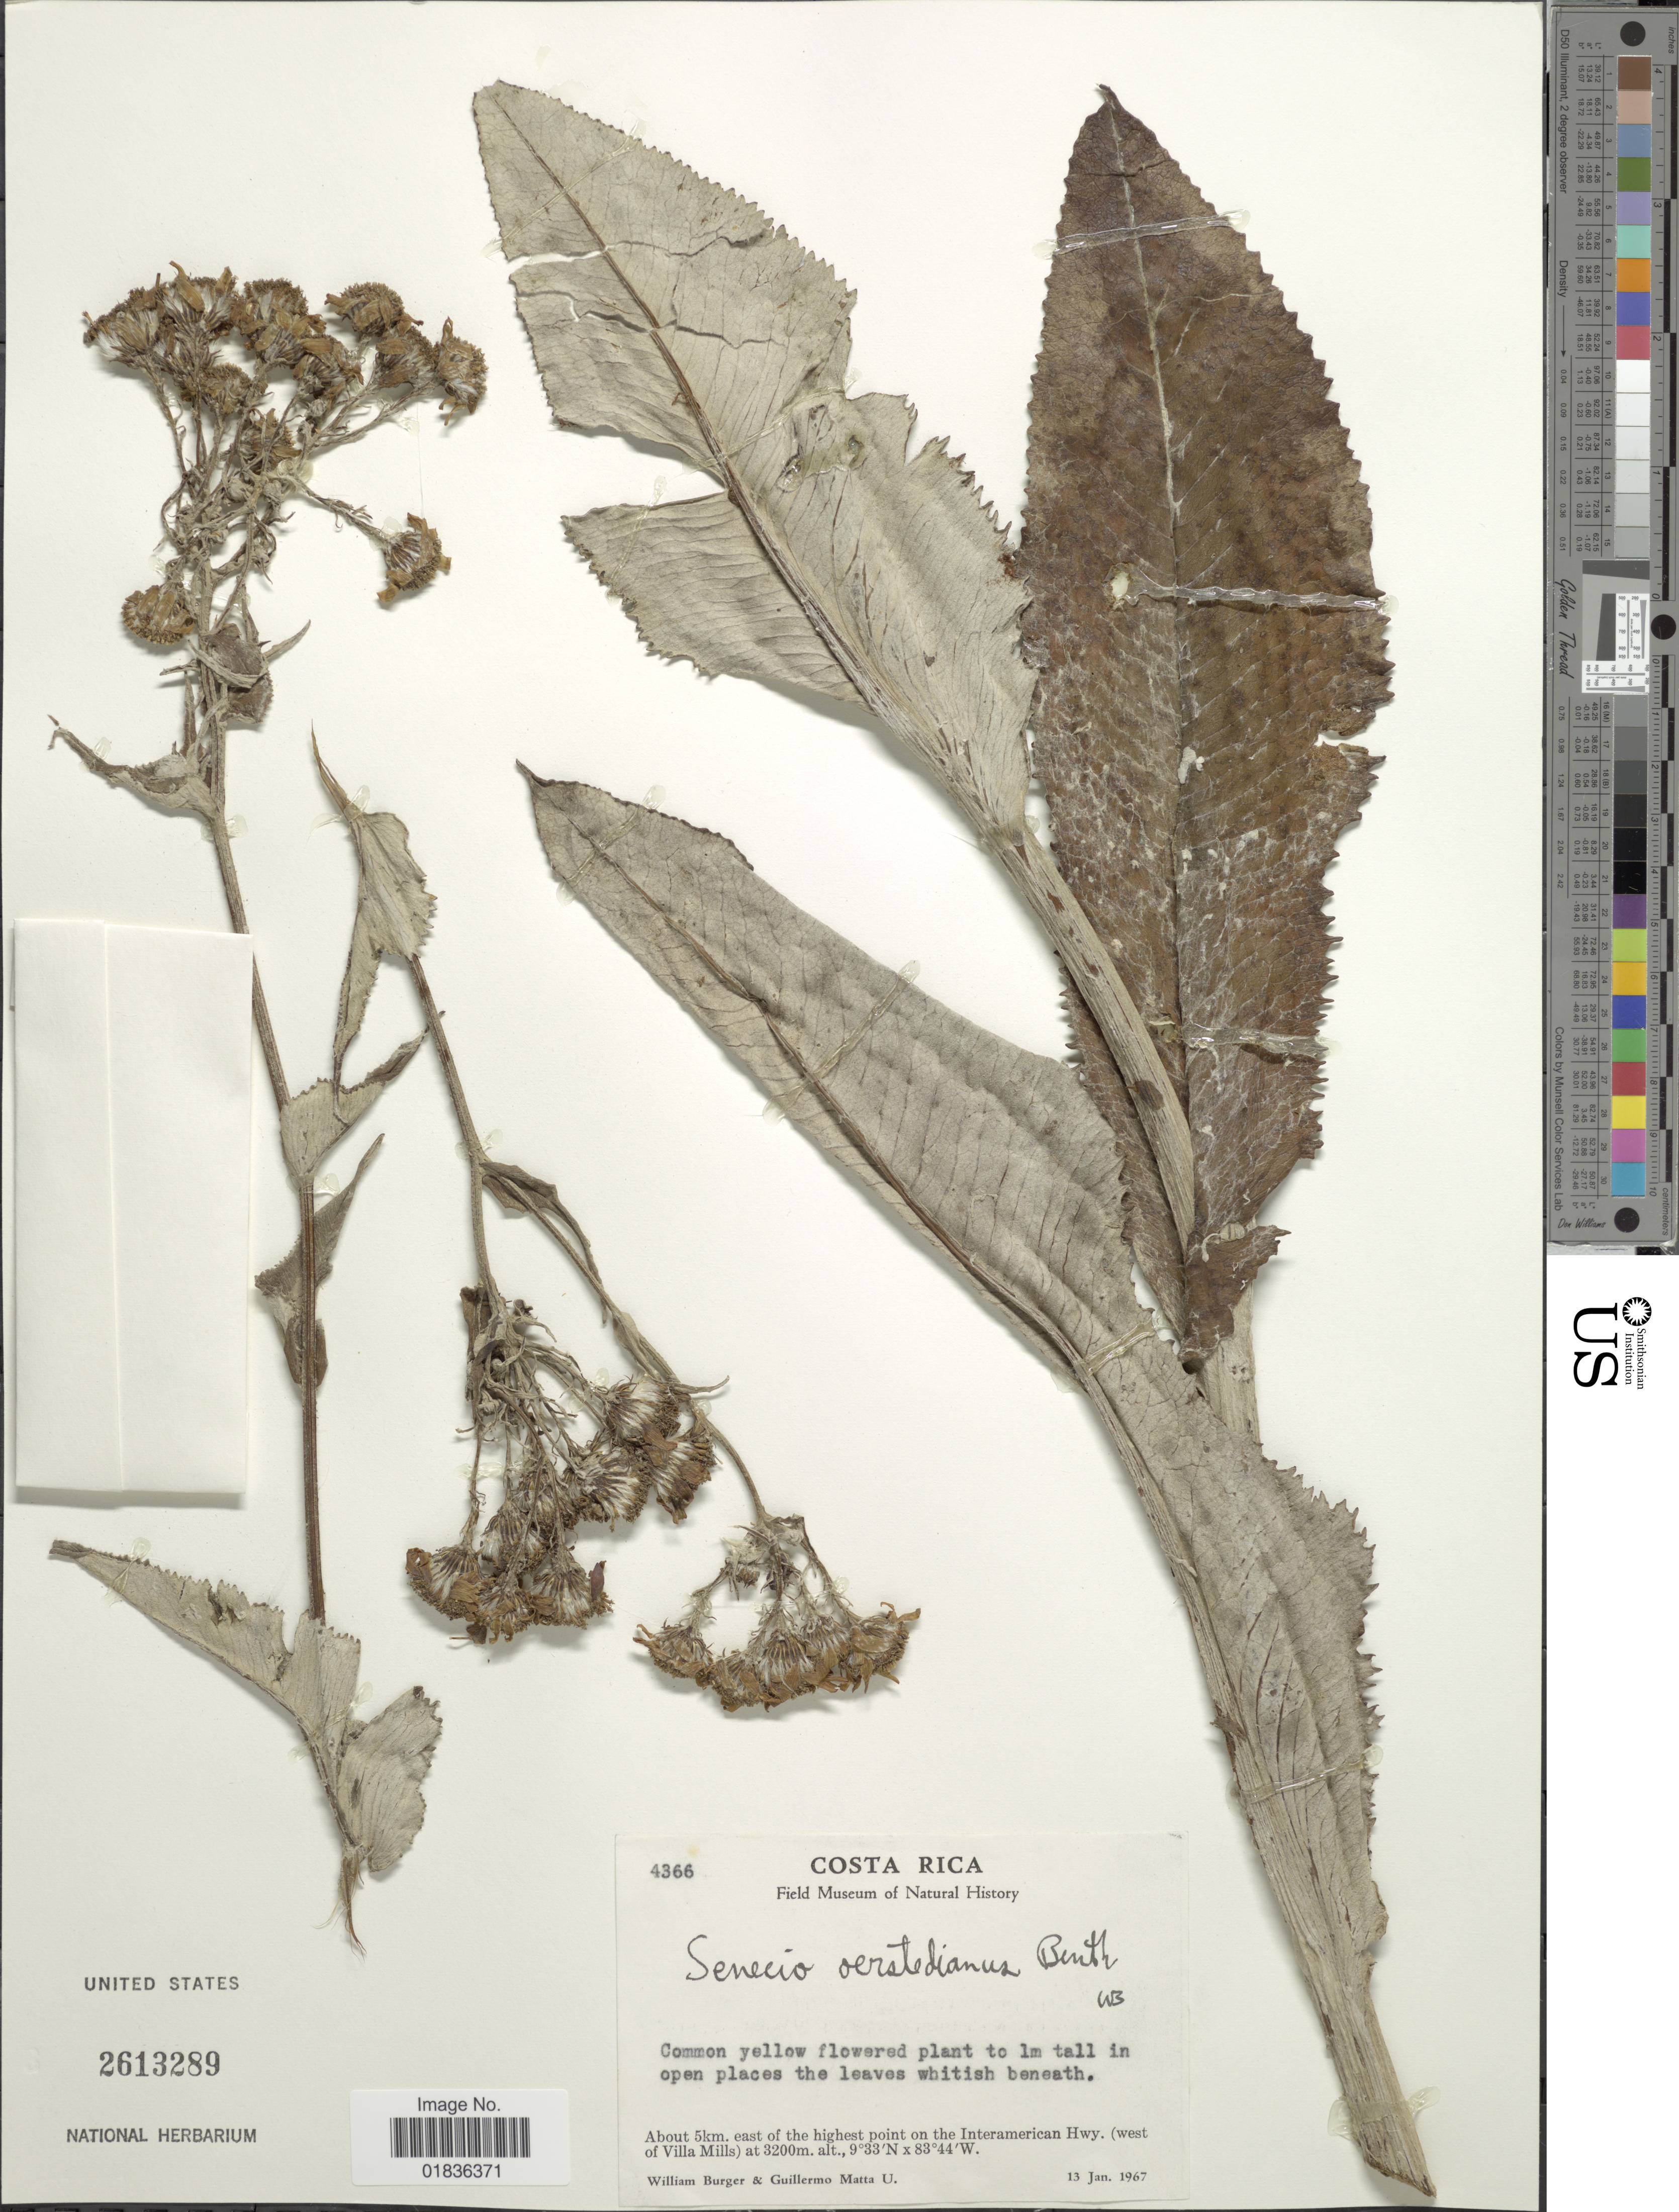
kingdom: Plantae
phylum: Tracheophyta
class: Magnoliopsida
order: Asterales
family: Asteraceae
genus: Senecio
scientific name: Senecio oerstedianus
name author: Benth.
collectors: W. Burger & G. Matta U.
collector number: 4366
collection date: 1967-01-13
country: Costa Rica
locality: About 5km. east of the highest point on the Interamerican Hwy. (west of Villa Mills).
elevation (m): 3200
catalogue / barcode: US 2613289